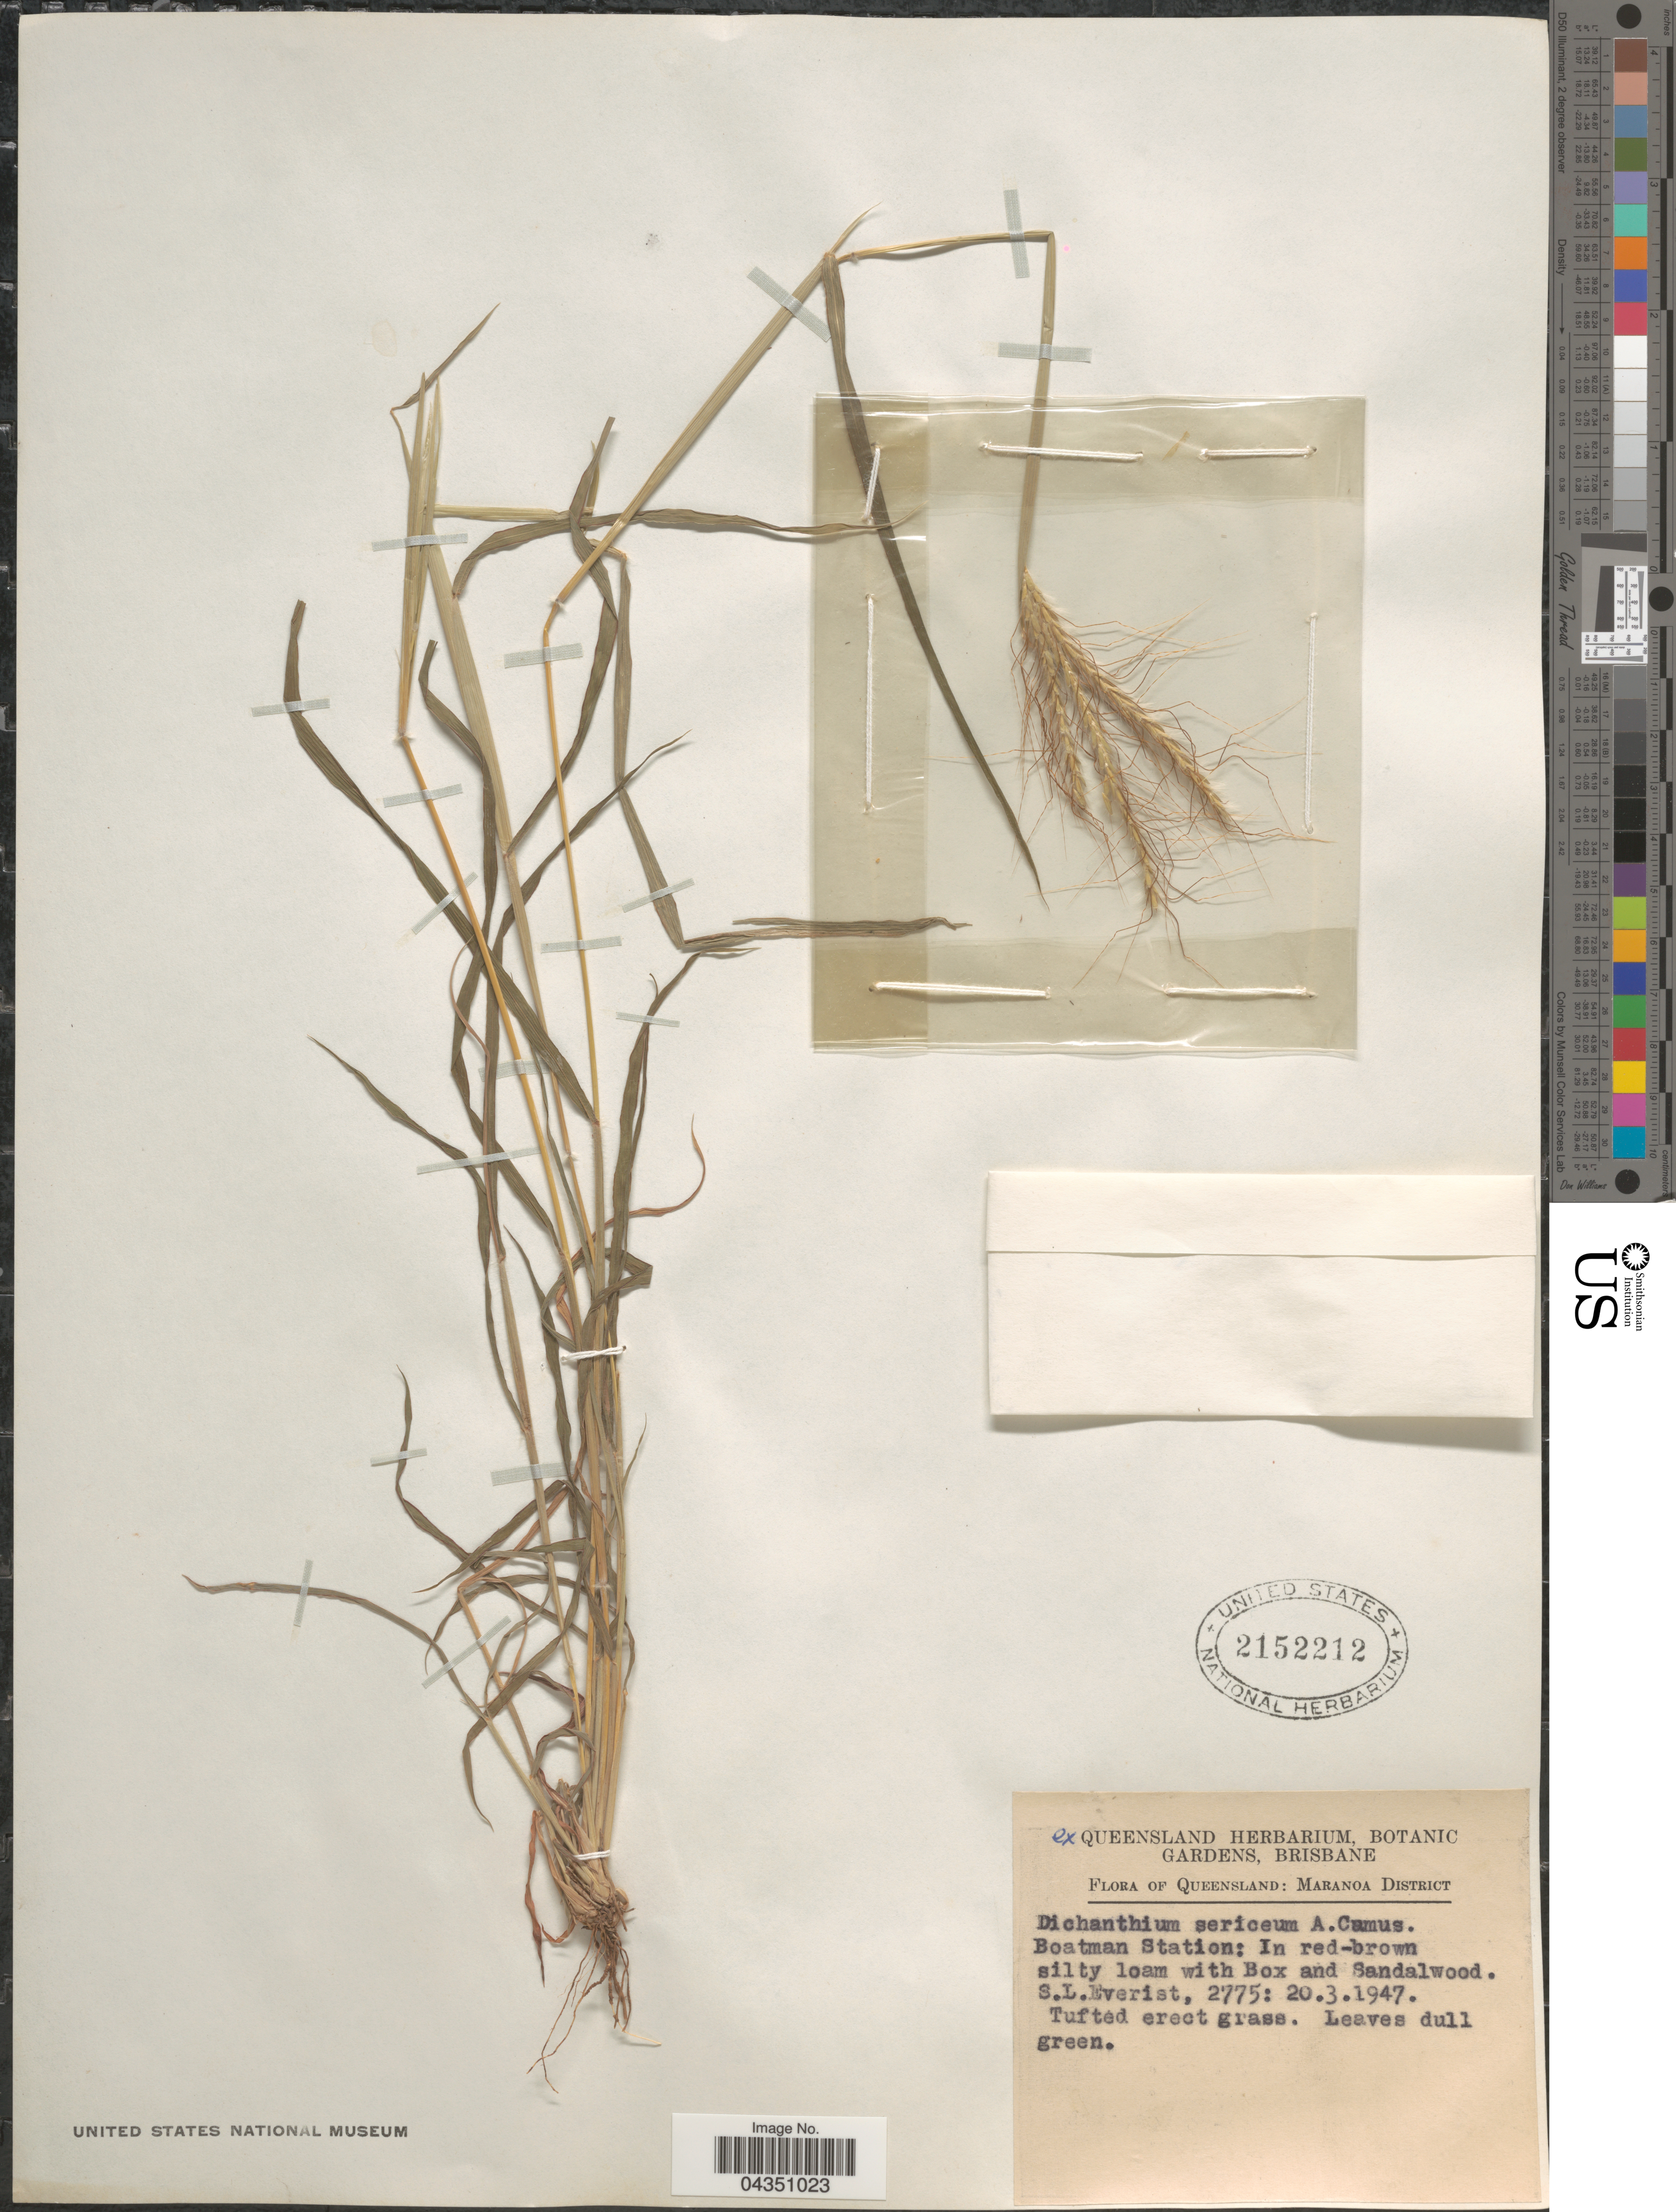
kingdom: Plantae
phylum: Tracheophyta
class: Liliopsida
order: Poales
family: Poaceae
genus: Dichanthium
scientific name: Dichanthium sericeum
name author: (R. Br.) A. Camus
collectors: S. Everist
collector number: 2775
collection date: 1947-03-20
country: Australia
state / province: Queensland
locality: Maranoa District. Boatman Station: In red-brown silty loam with Box and Sandalwood.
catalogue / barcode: US 2152212